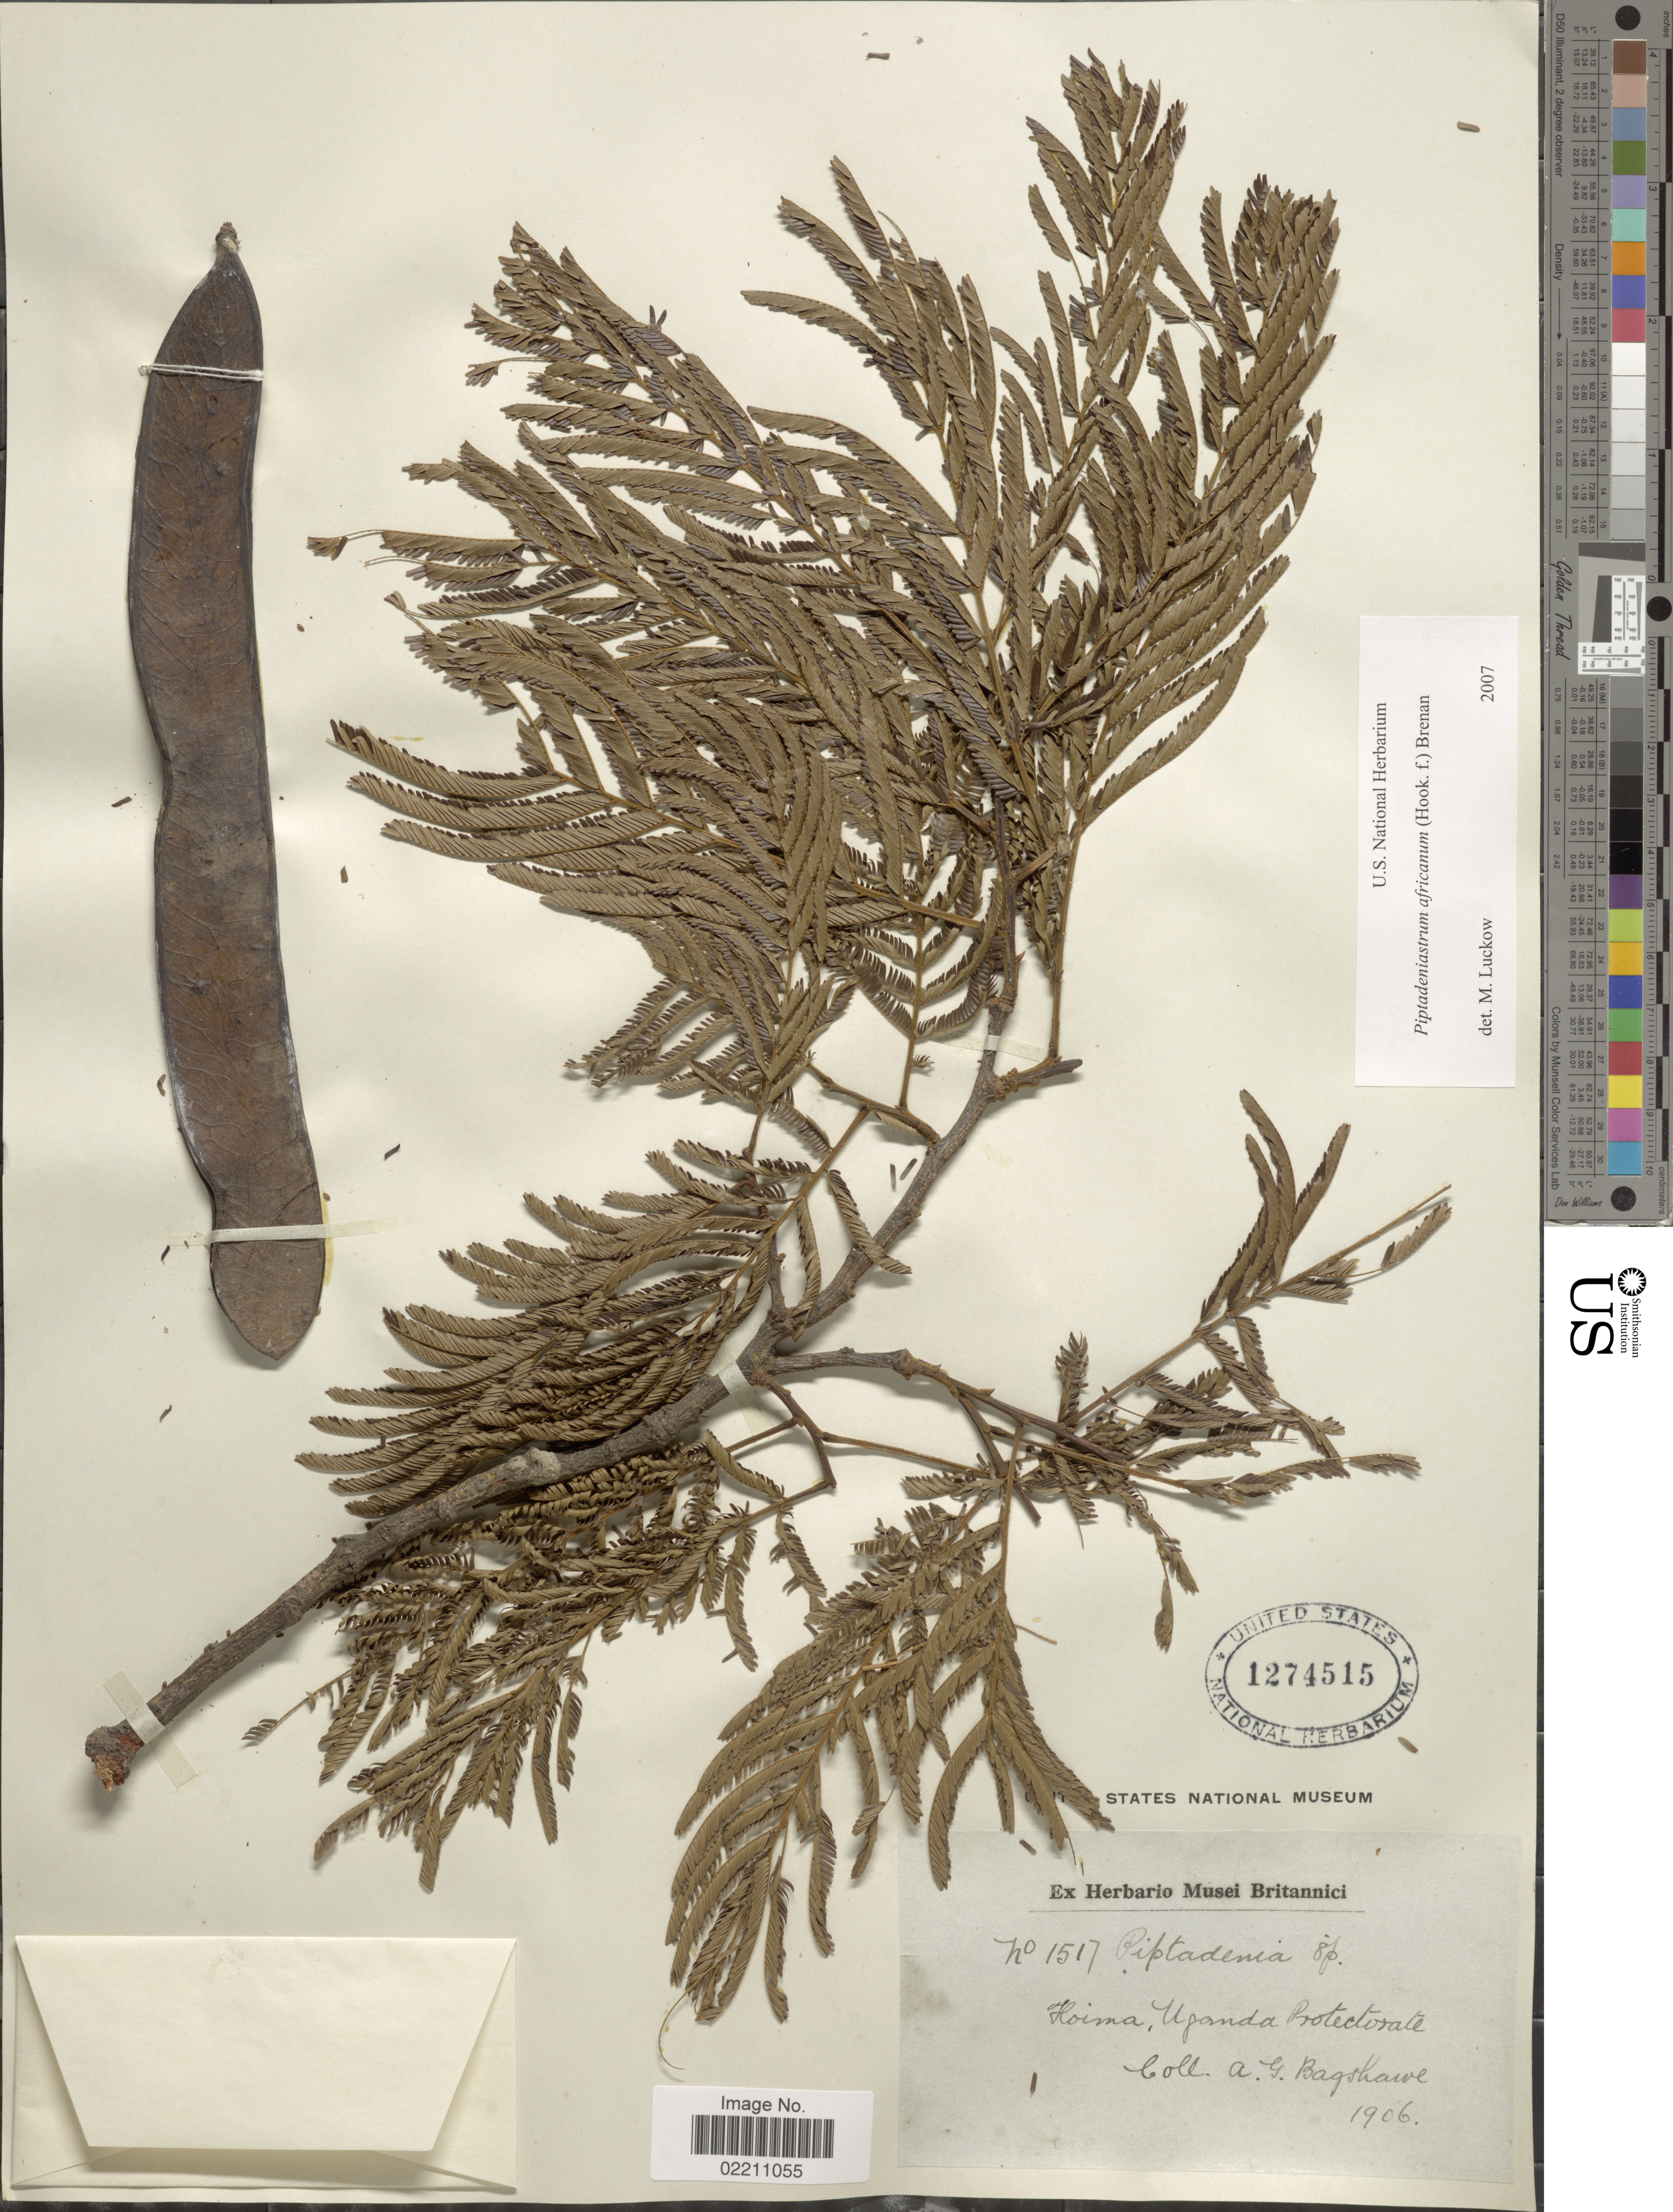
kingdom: Plantae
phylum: Tracheophyta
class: Magnoliopsida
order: Fabales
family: Fabaceae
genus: Piptadeniastrum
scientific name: Piptadeniastrum africanum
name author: (Hook. f.) Brenan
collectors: A. Bagshawe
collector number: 1517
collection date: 1906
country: Uganda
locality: Hoima, Uganda Protectorate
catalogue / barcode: US 1274515